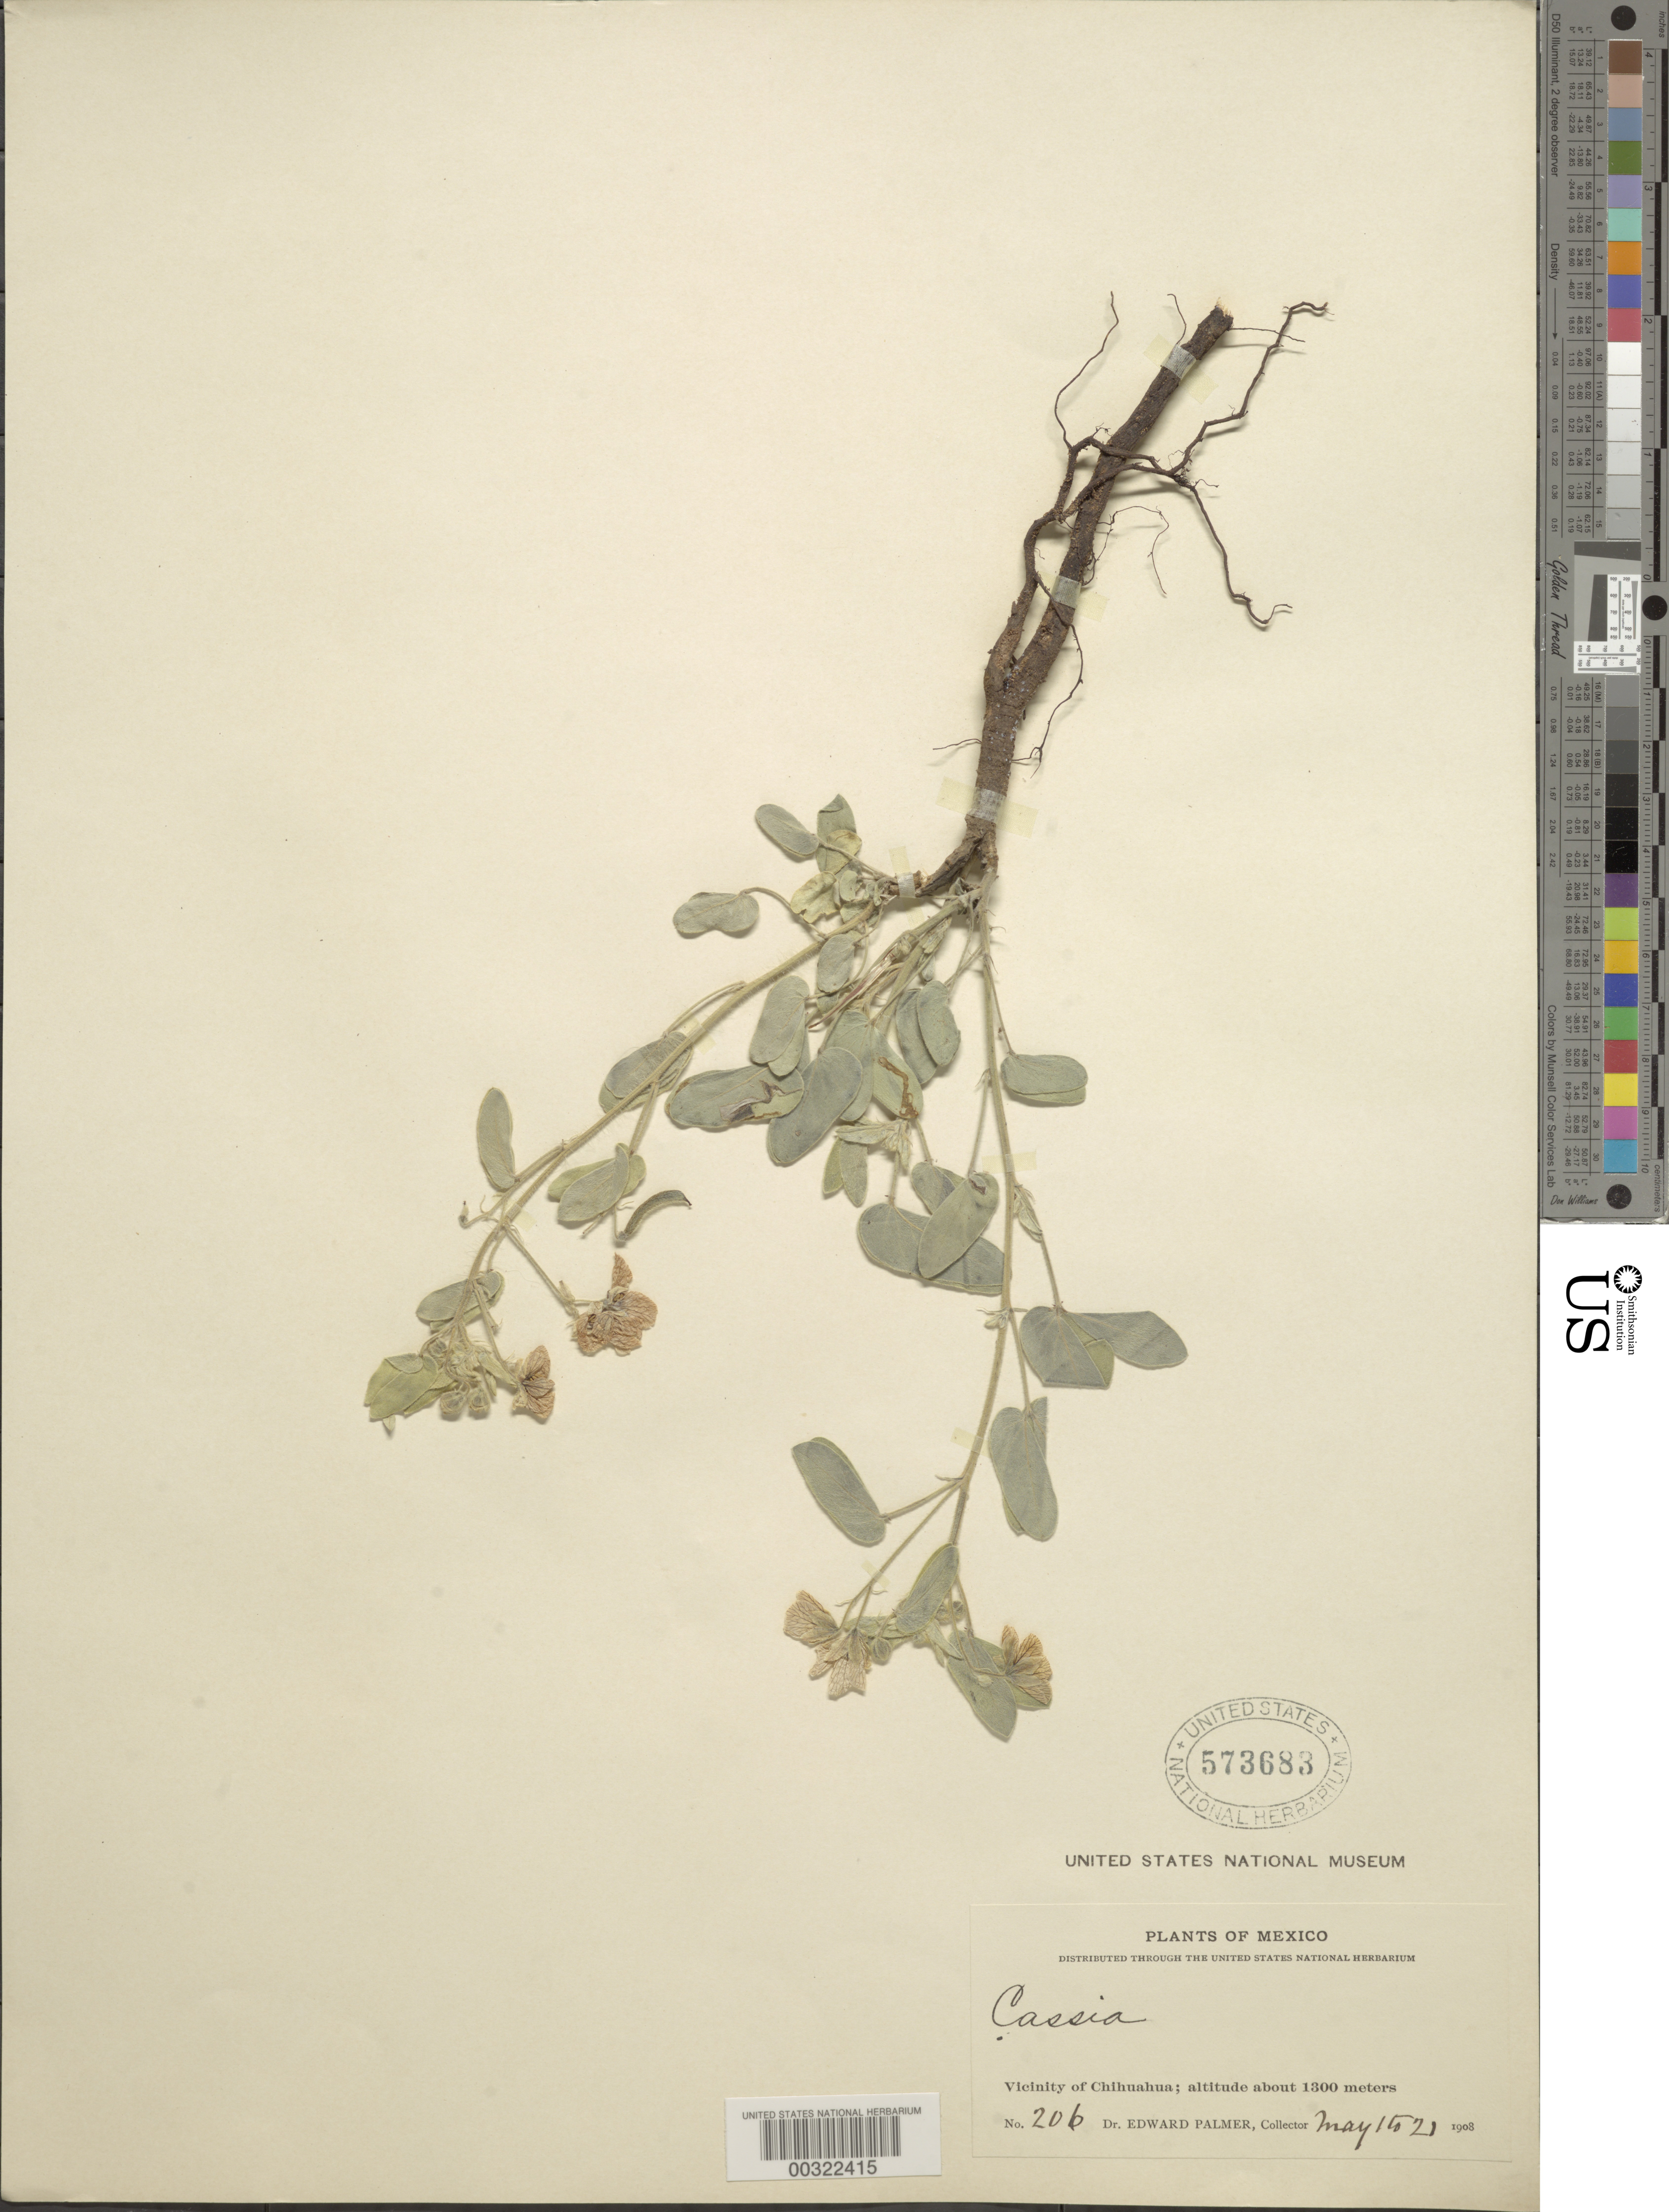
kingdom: Plantae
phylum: Tracheophyta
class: Magnoliopsida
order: Fabales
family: Fabaceae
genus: Senna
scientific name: Senna bauhinioides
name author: (A. Gray) H.S. Irwin & Barneby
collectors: E. Palmer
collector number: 206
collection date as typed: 01 May 1908 to 21 May 1908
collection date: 1908-05-01/1908-05-21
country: Mexico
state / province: Chihuahua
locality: Vicinity of Chihuahua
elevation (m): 1300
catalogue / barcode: US 573683